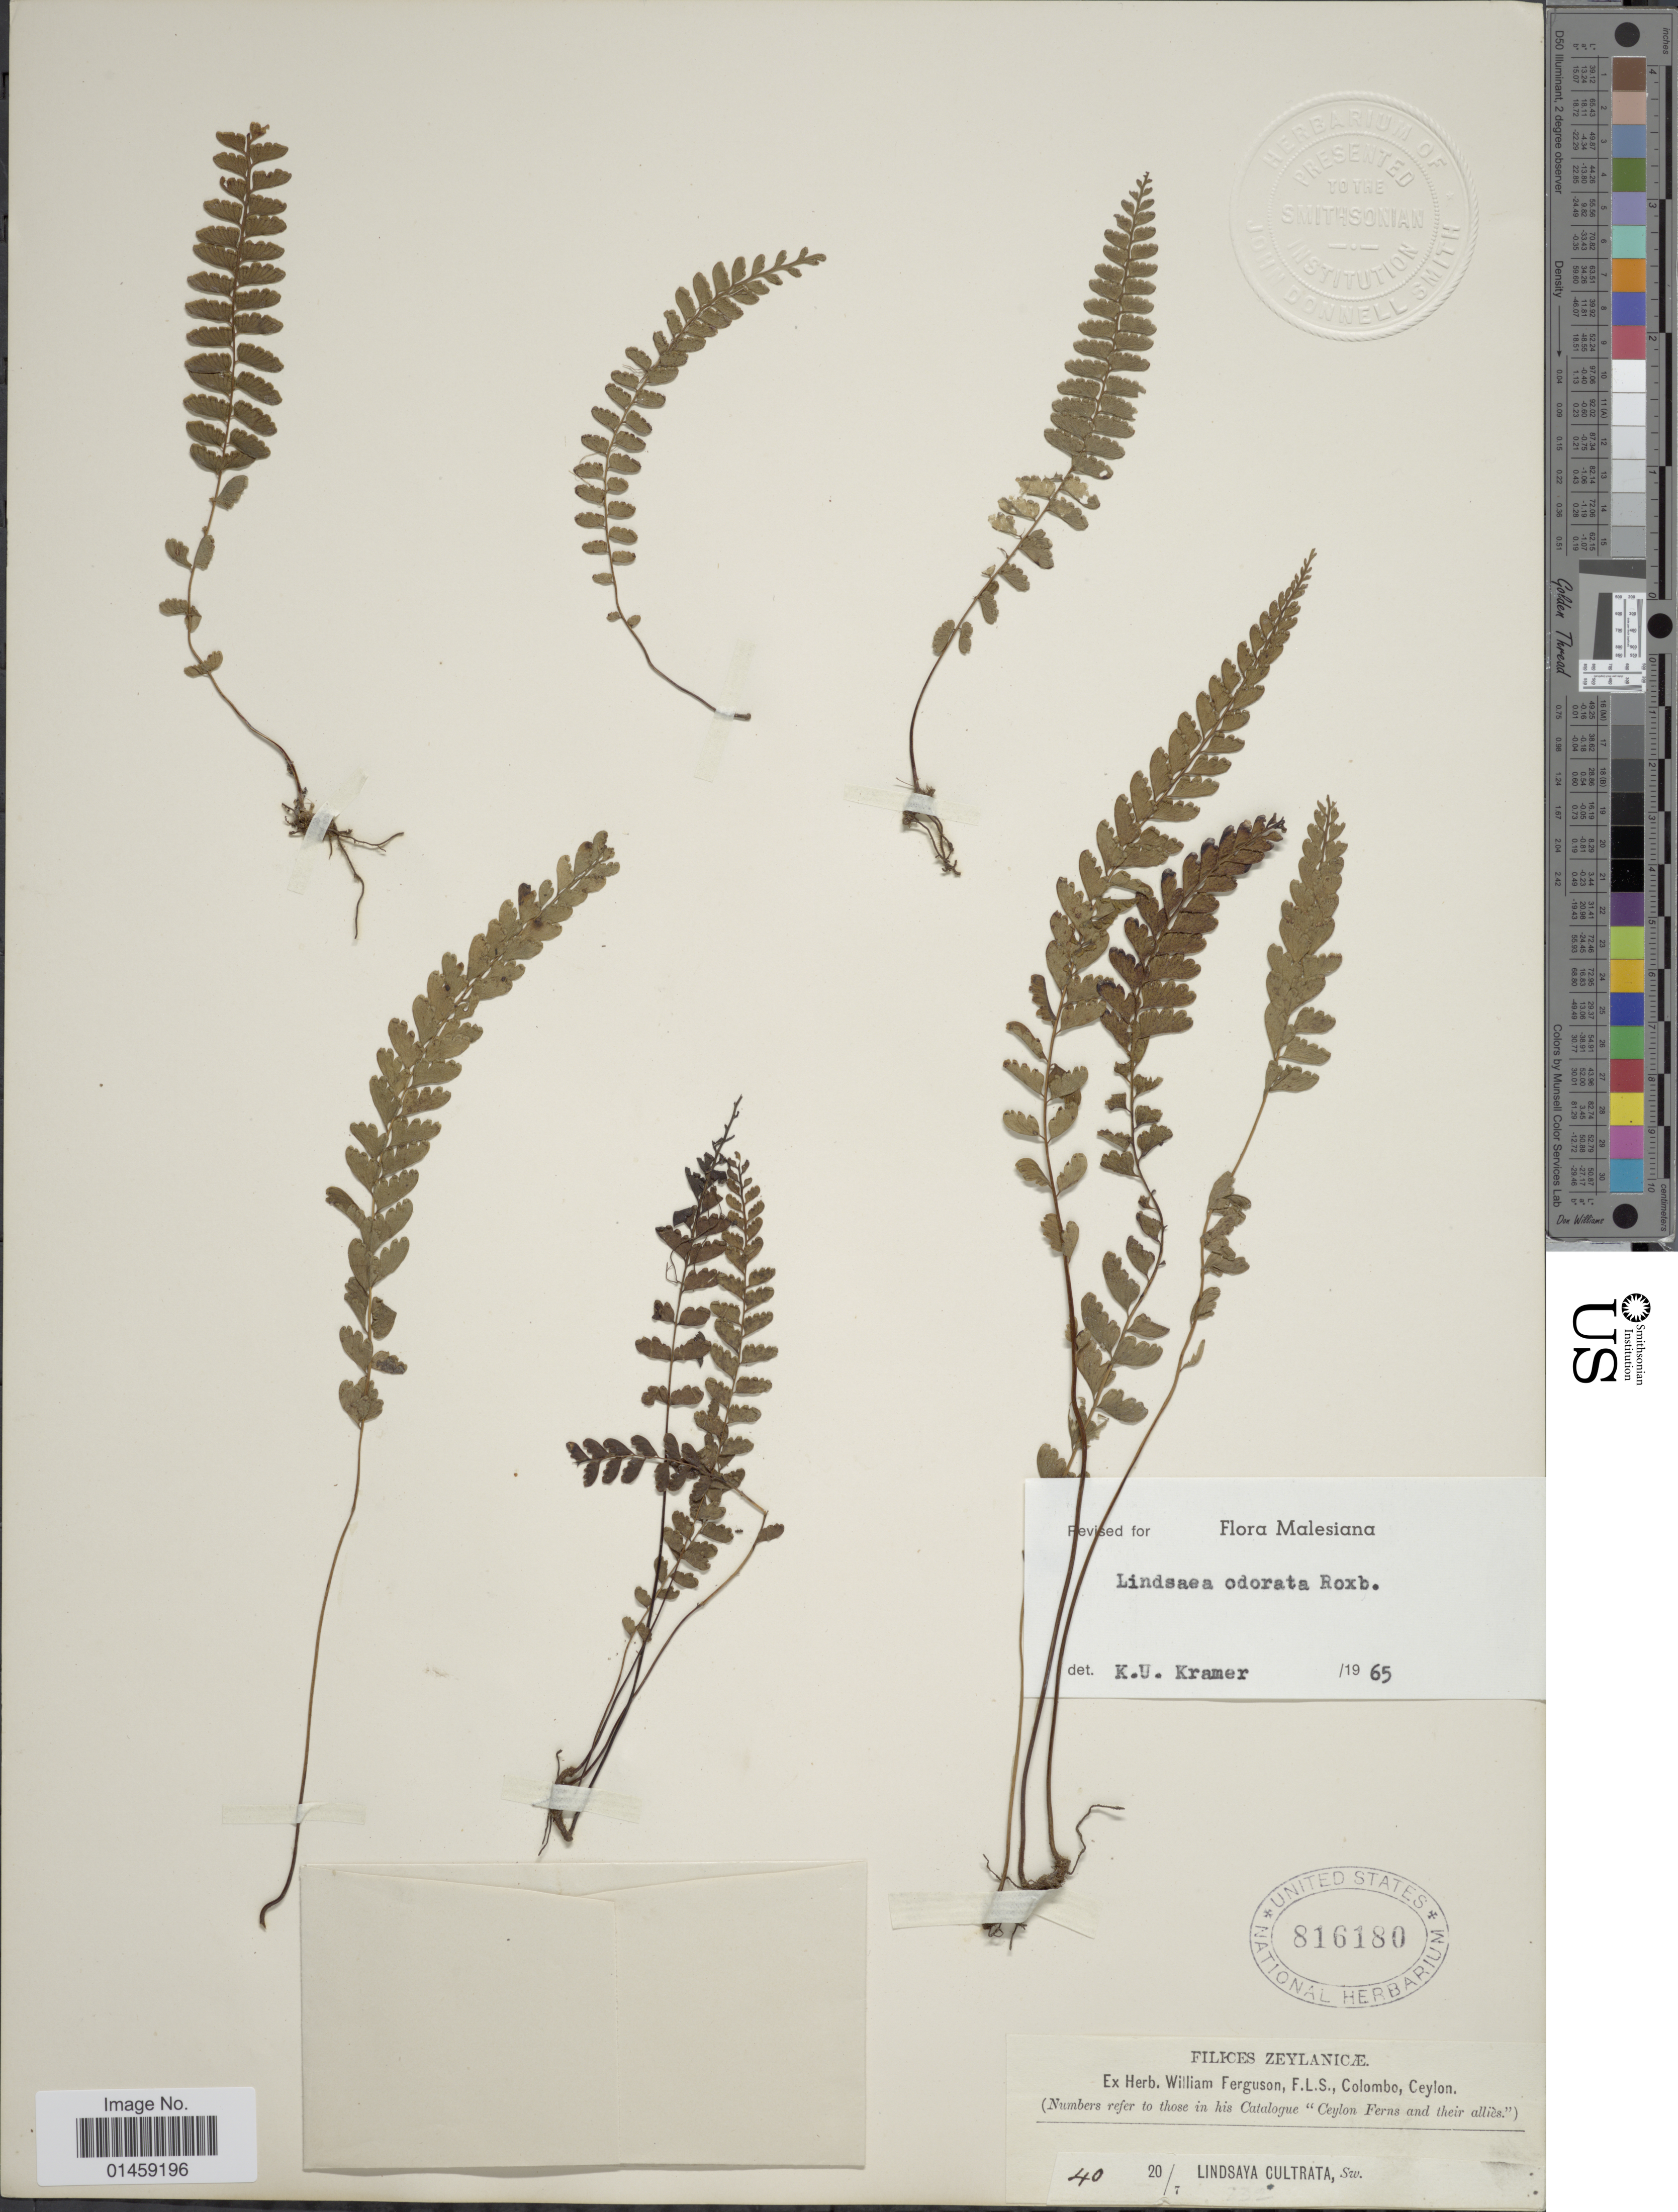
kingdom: Plantae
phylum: Tracheophyta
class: Polypodiopsida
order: Polypodiales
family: Lindsaeaceae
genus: Lindsaea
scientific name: Lindsaea odorata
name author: Roxb.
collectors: ex herb. W. Ferguson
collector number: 40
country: Sri Lanka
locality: Filices Zeylanicae. F.L.S., Colombo, Ceylon.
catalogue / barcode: US 816180